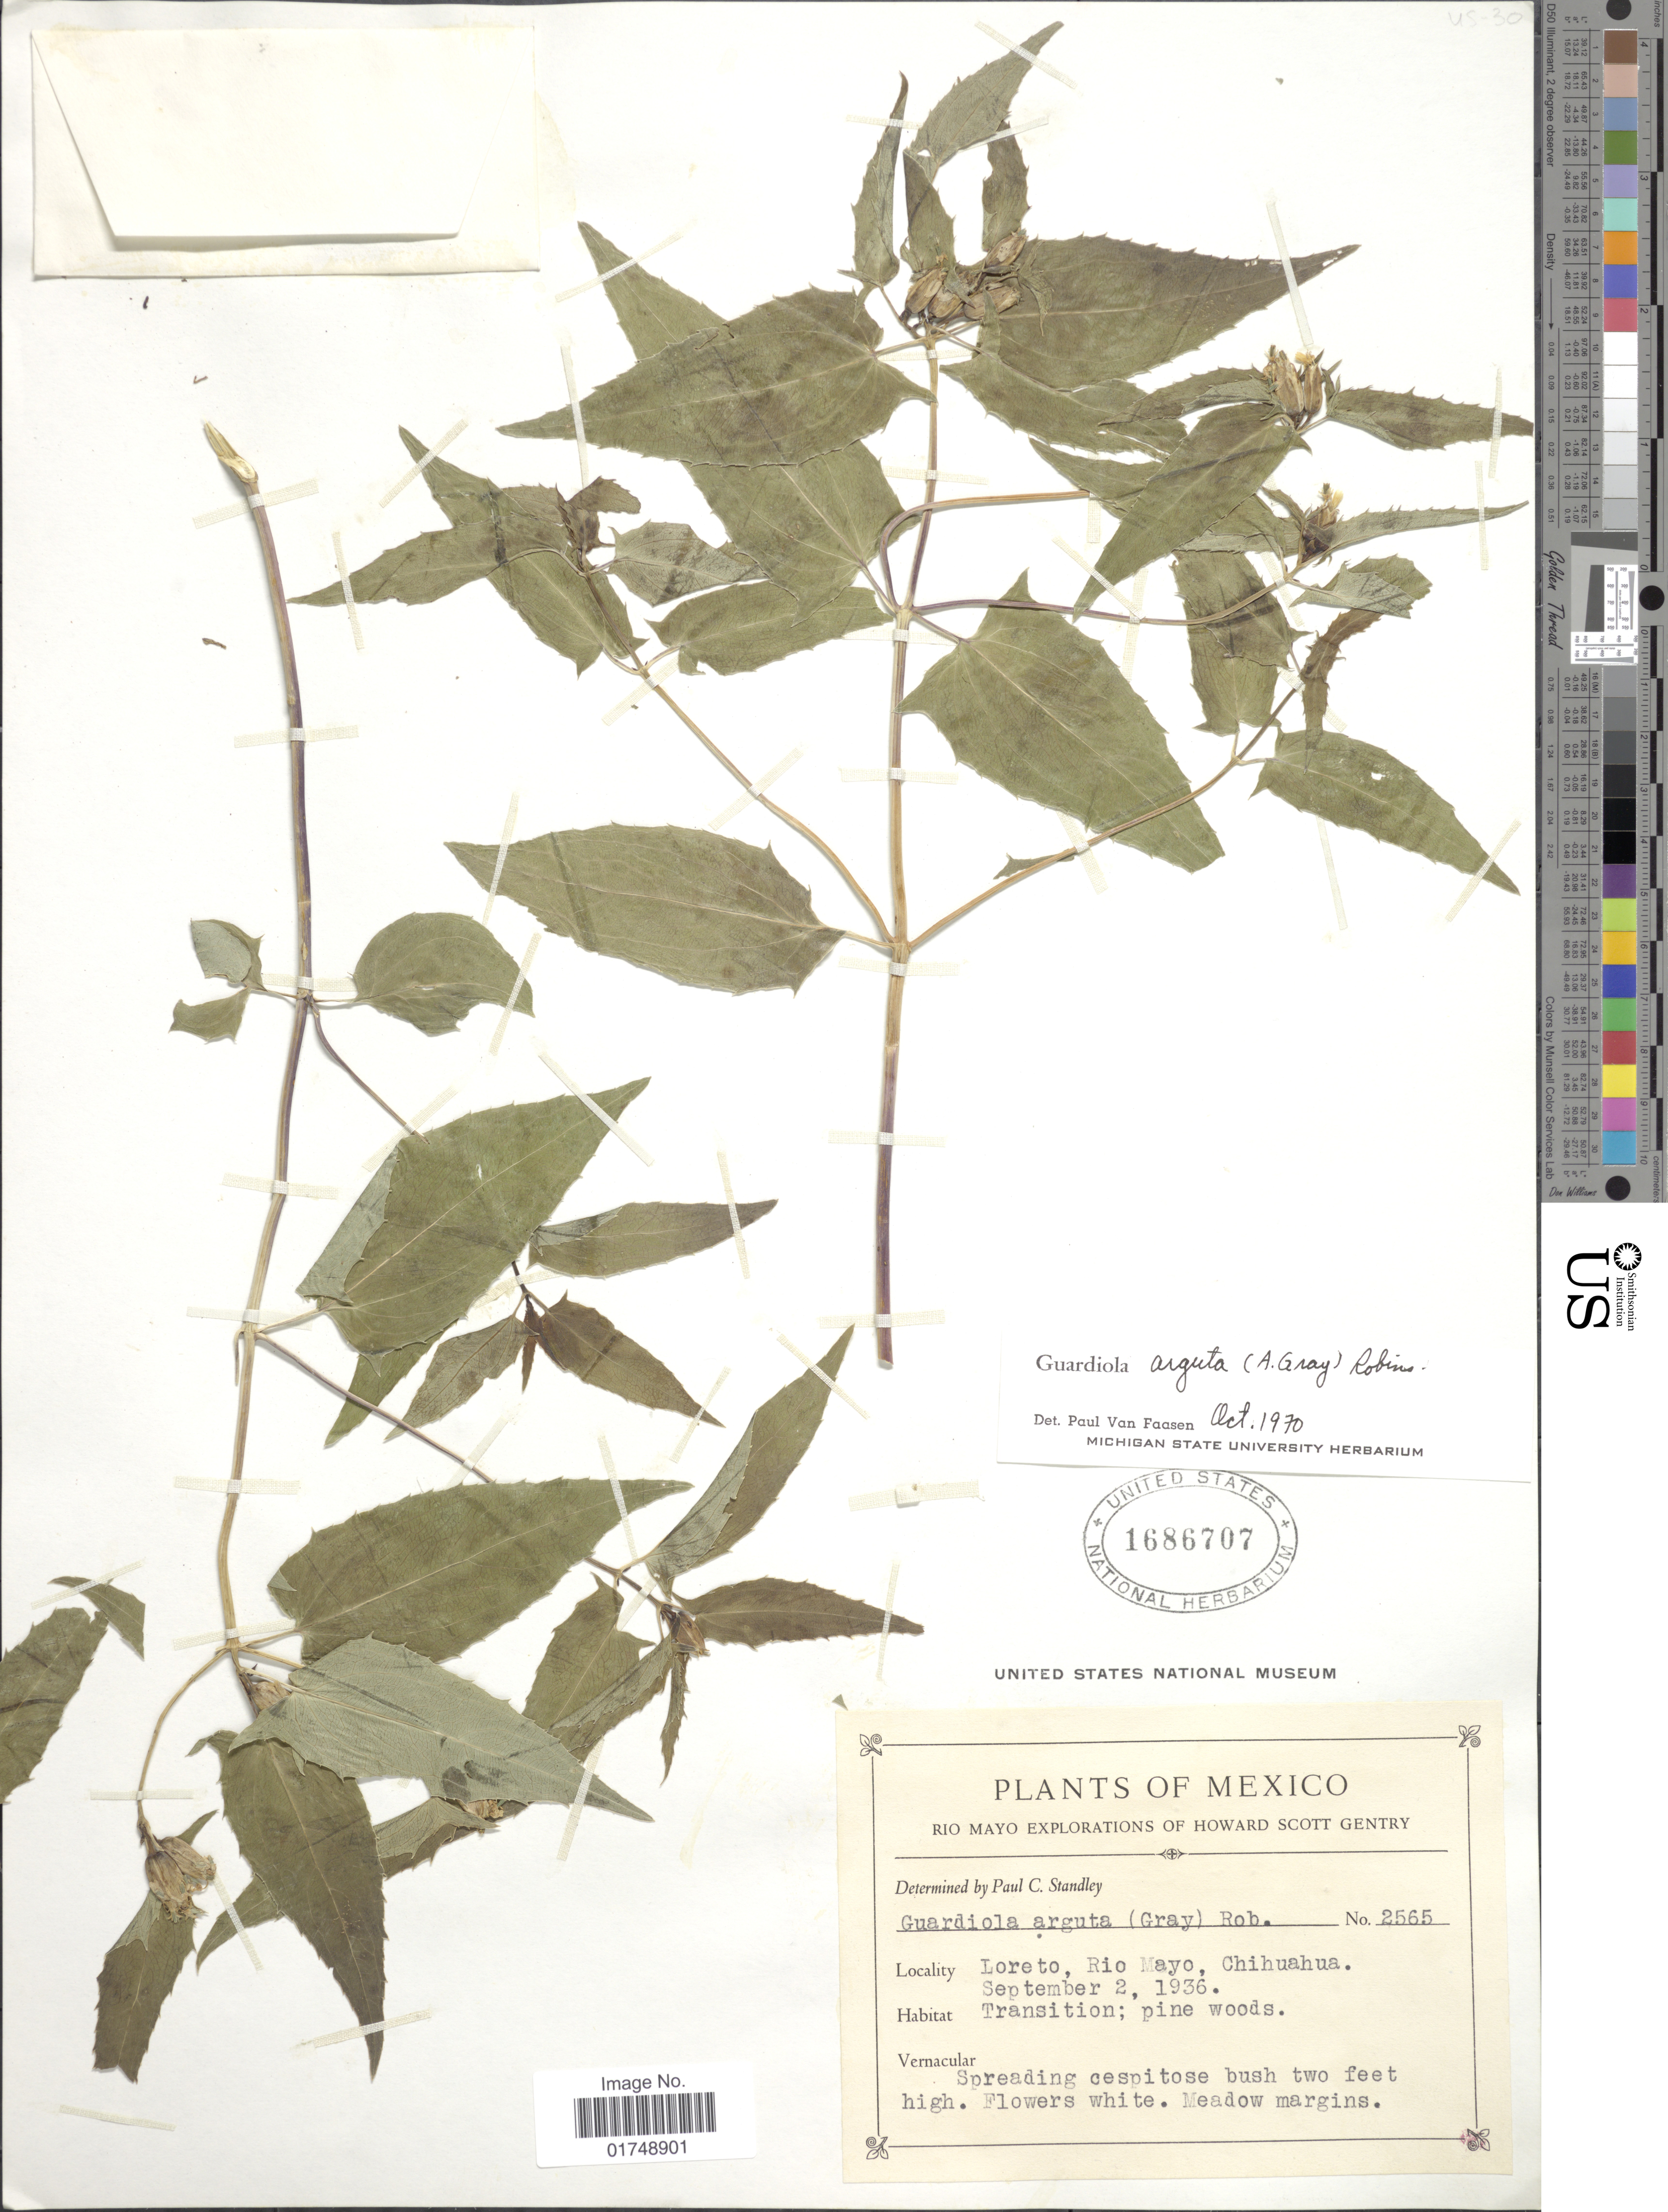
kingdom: Plantae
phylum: Tracheophyta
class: Magnoliopsida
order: Asterales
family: Asteraceae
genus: Guardiola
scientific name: Guardiola arguta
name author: (A. Gray) B.L. Rob.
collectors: P. C. Standley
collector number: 2565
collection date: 1936-09-02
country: Mexico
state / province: Chihuahua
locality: Loreto, Rio Mayo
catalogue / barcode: US 1686707